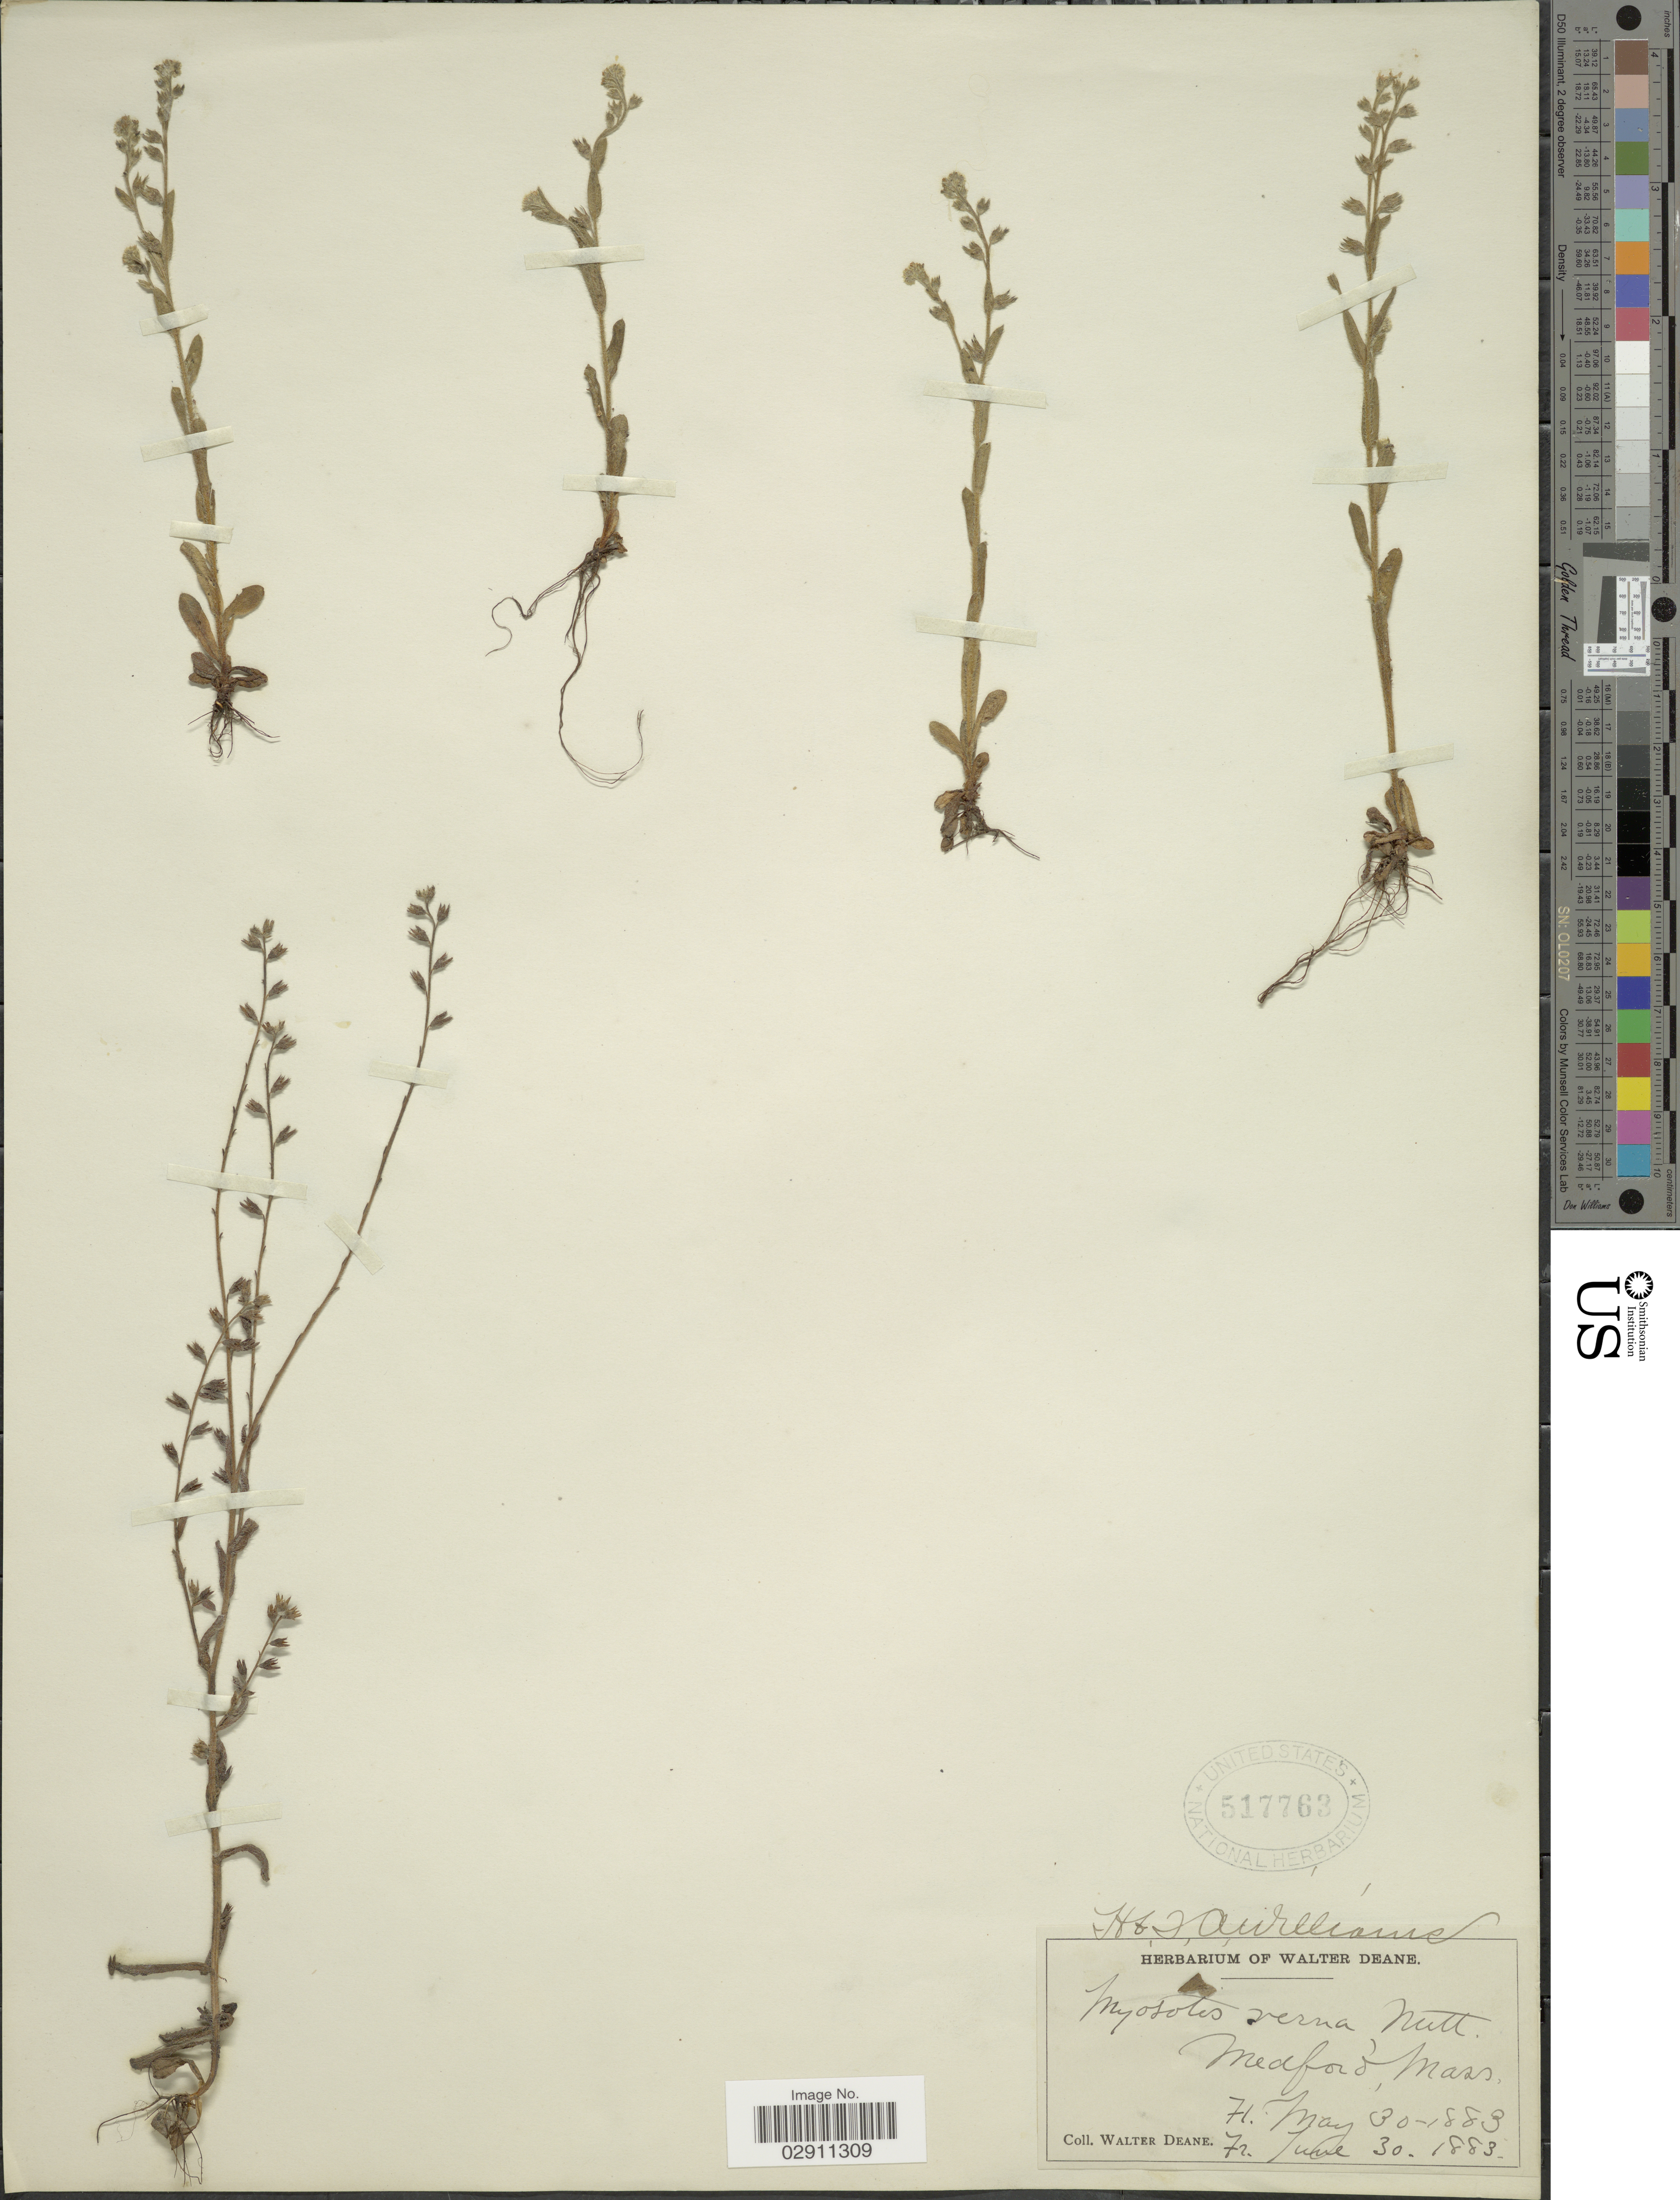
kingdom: Plantae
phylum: Tracheophyta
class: Magnoliopsida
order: Boraginales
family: Boraginaceae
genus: Myosotis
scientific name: Myosotis verna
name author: Nutt.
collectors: W. Deane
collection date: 1883-05-30/1883-06-30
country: United States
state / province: Massachusetts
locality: Medford.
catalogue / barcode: US 517763